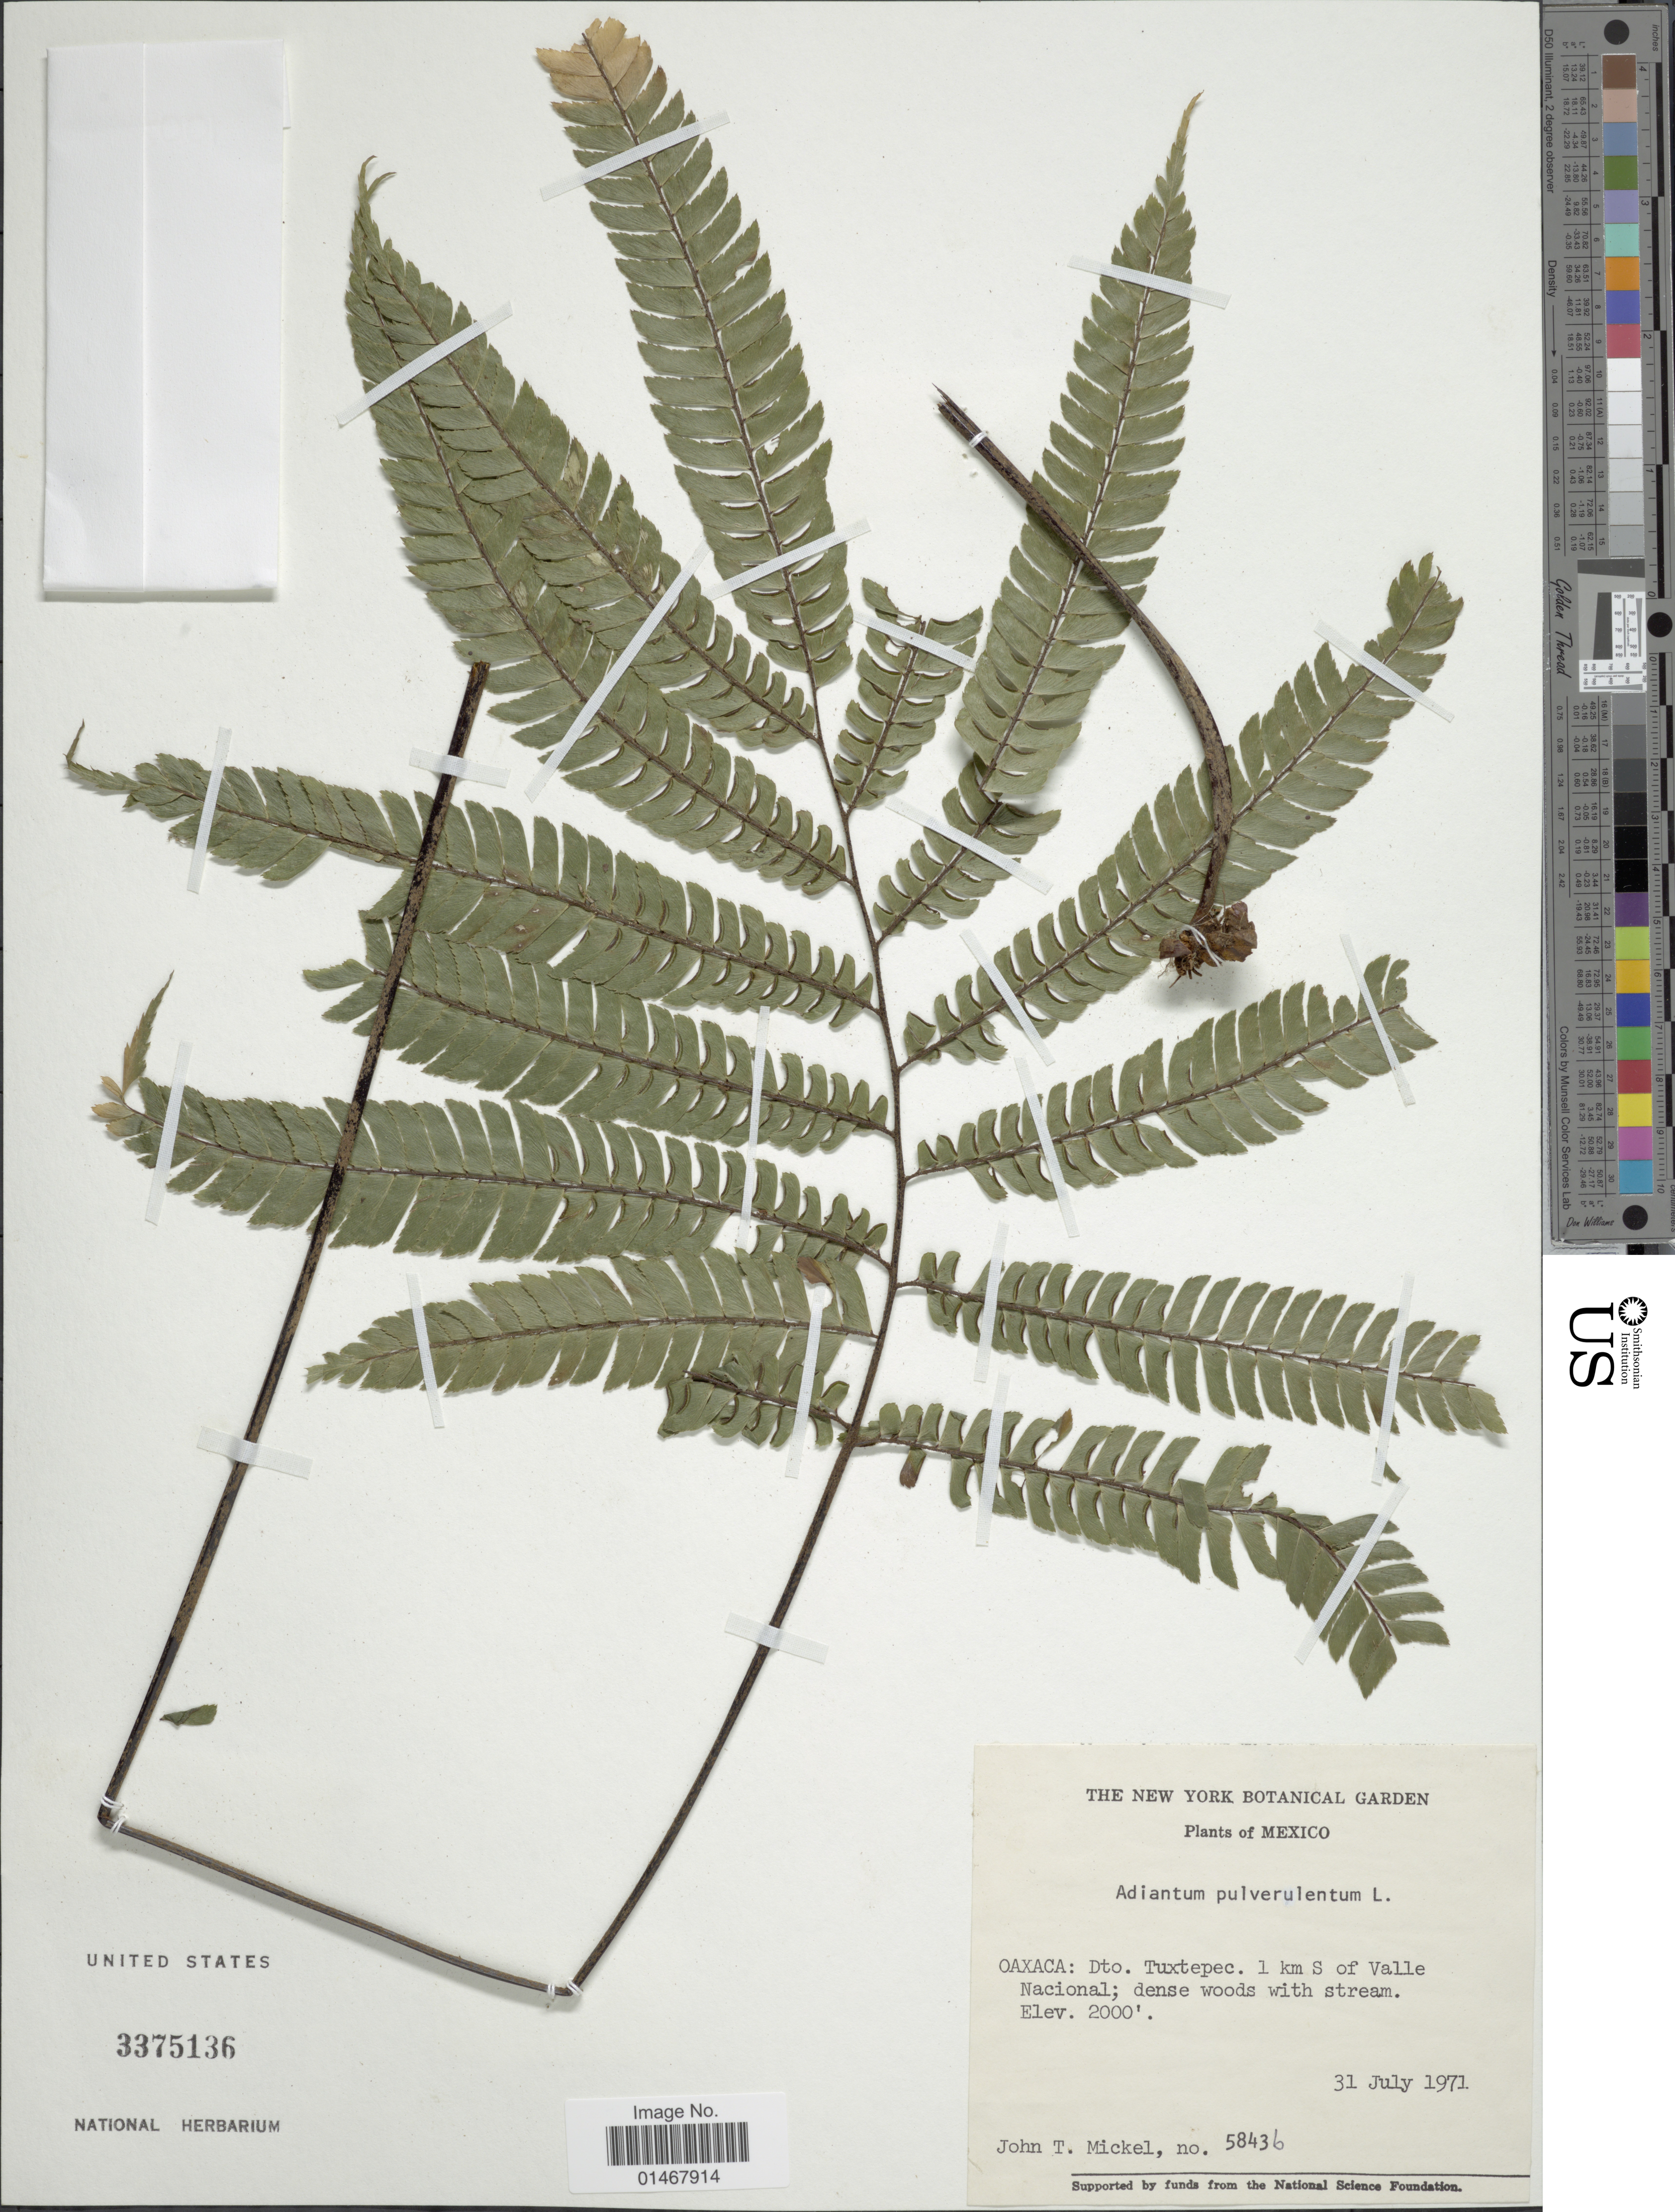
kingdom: Plantae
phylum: Tracheophyta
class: Polypodiopsida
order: Polypodiales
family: Pteridaceae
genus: Adiantum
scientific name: Adiantum pulverulentum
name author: L.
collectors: J. T. Mickel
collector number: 58436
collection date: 1971-07-31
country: Mexico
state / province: Oaxaca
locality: Dto Tuxtepec. 1 km S of Valle Nacional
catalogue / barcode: US 3375136